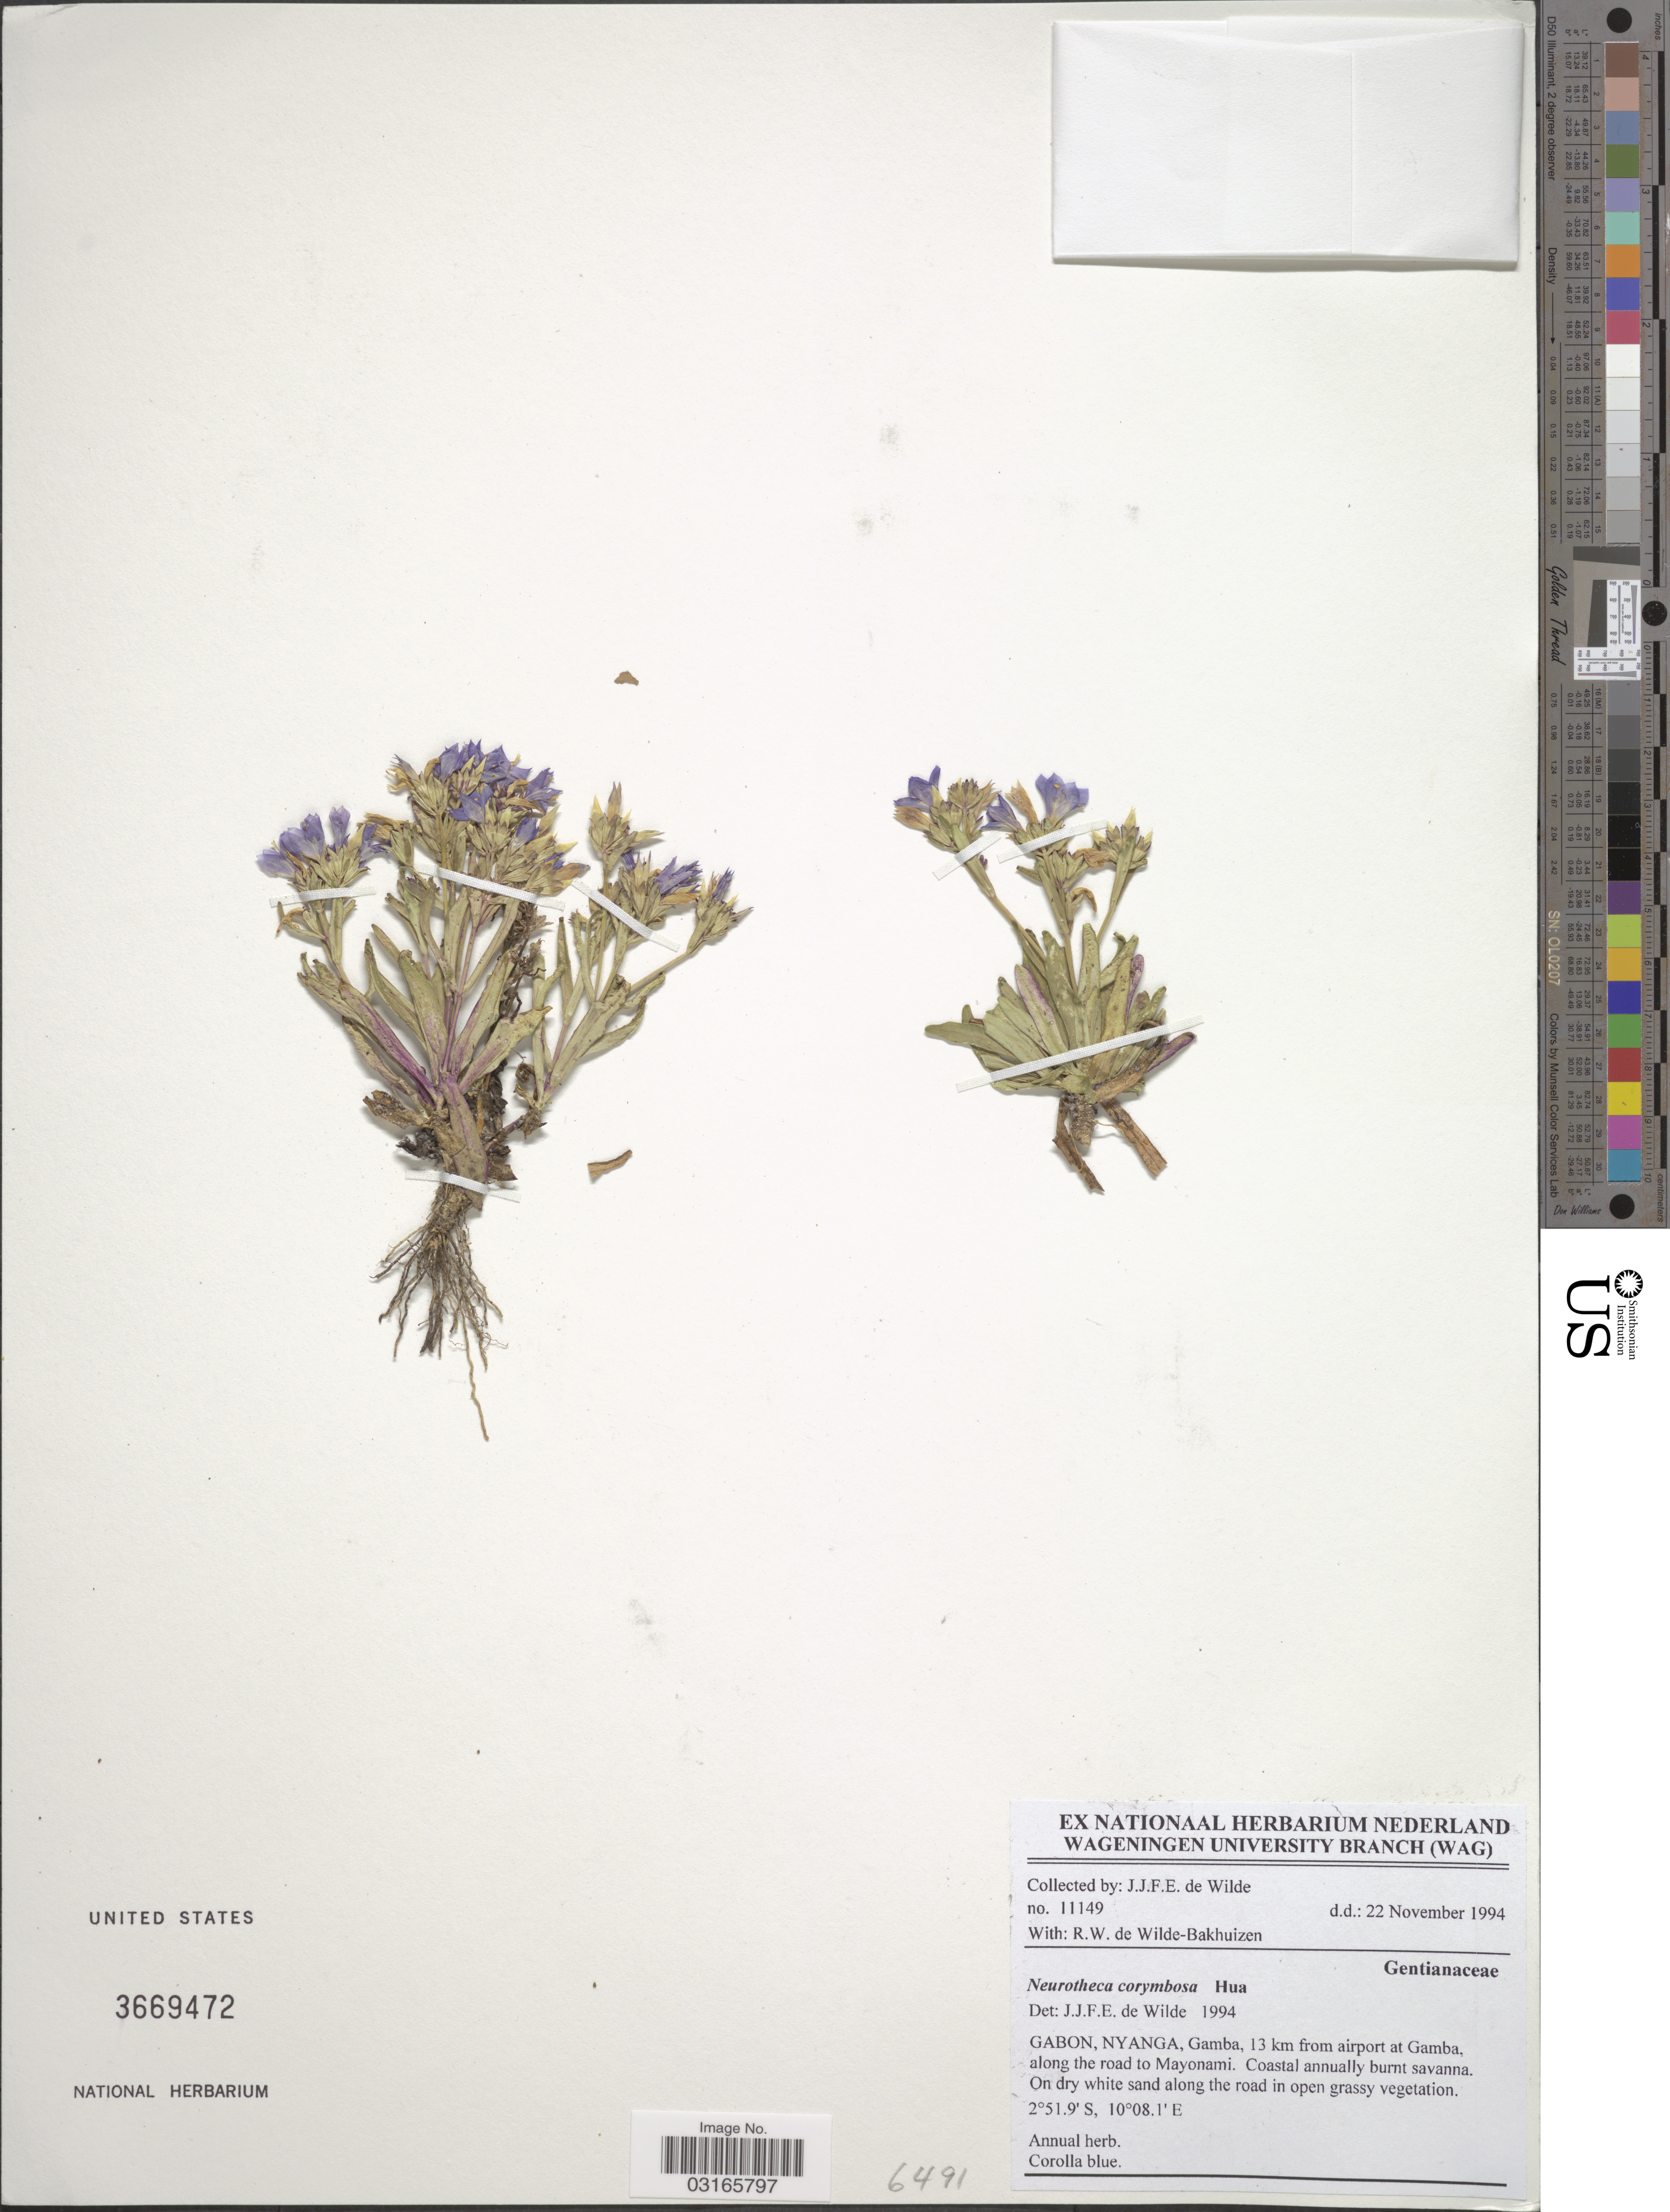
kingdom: Plantae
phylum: Tracheophyta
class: Magnoliopsida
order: Gentianales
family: Gentianaceae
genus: Neurotheca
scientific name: Neurotheca corymbosa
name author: Hua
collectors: J.J. de Wilde & R. Wilde-Bakhuizen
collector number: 11149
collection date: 1994-11-22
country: Gabon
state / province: Nyanga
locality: Gamba, 13 km from airport at Gamba, along the road to Mayonami.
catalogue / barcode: US 3669472